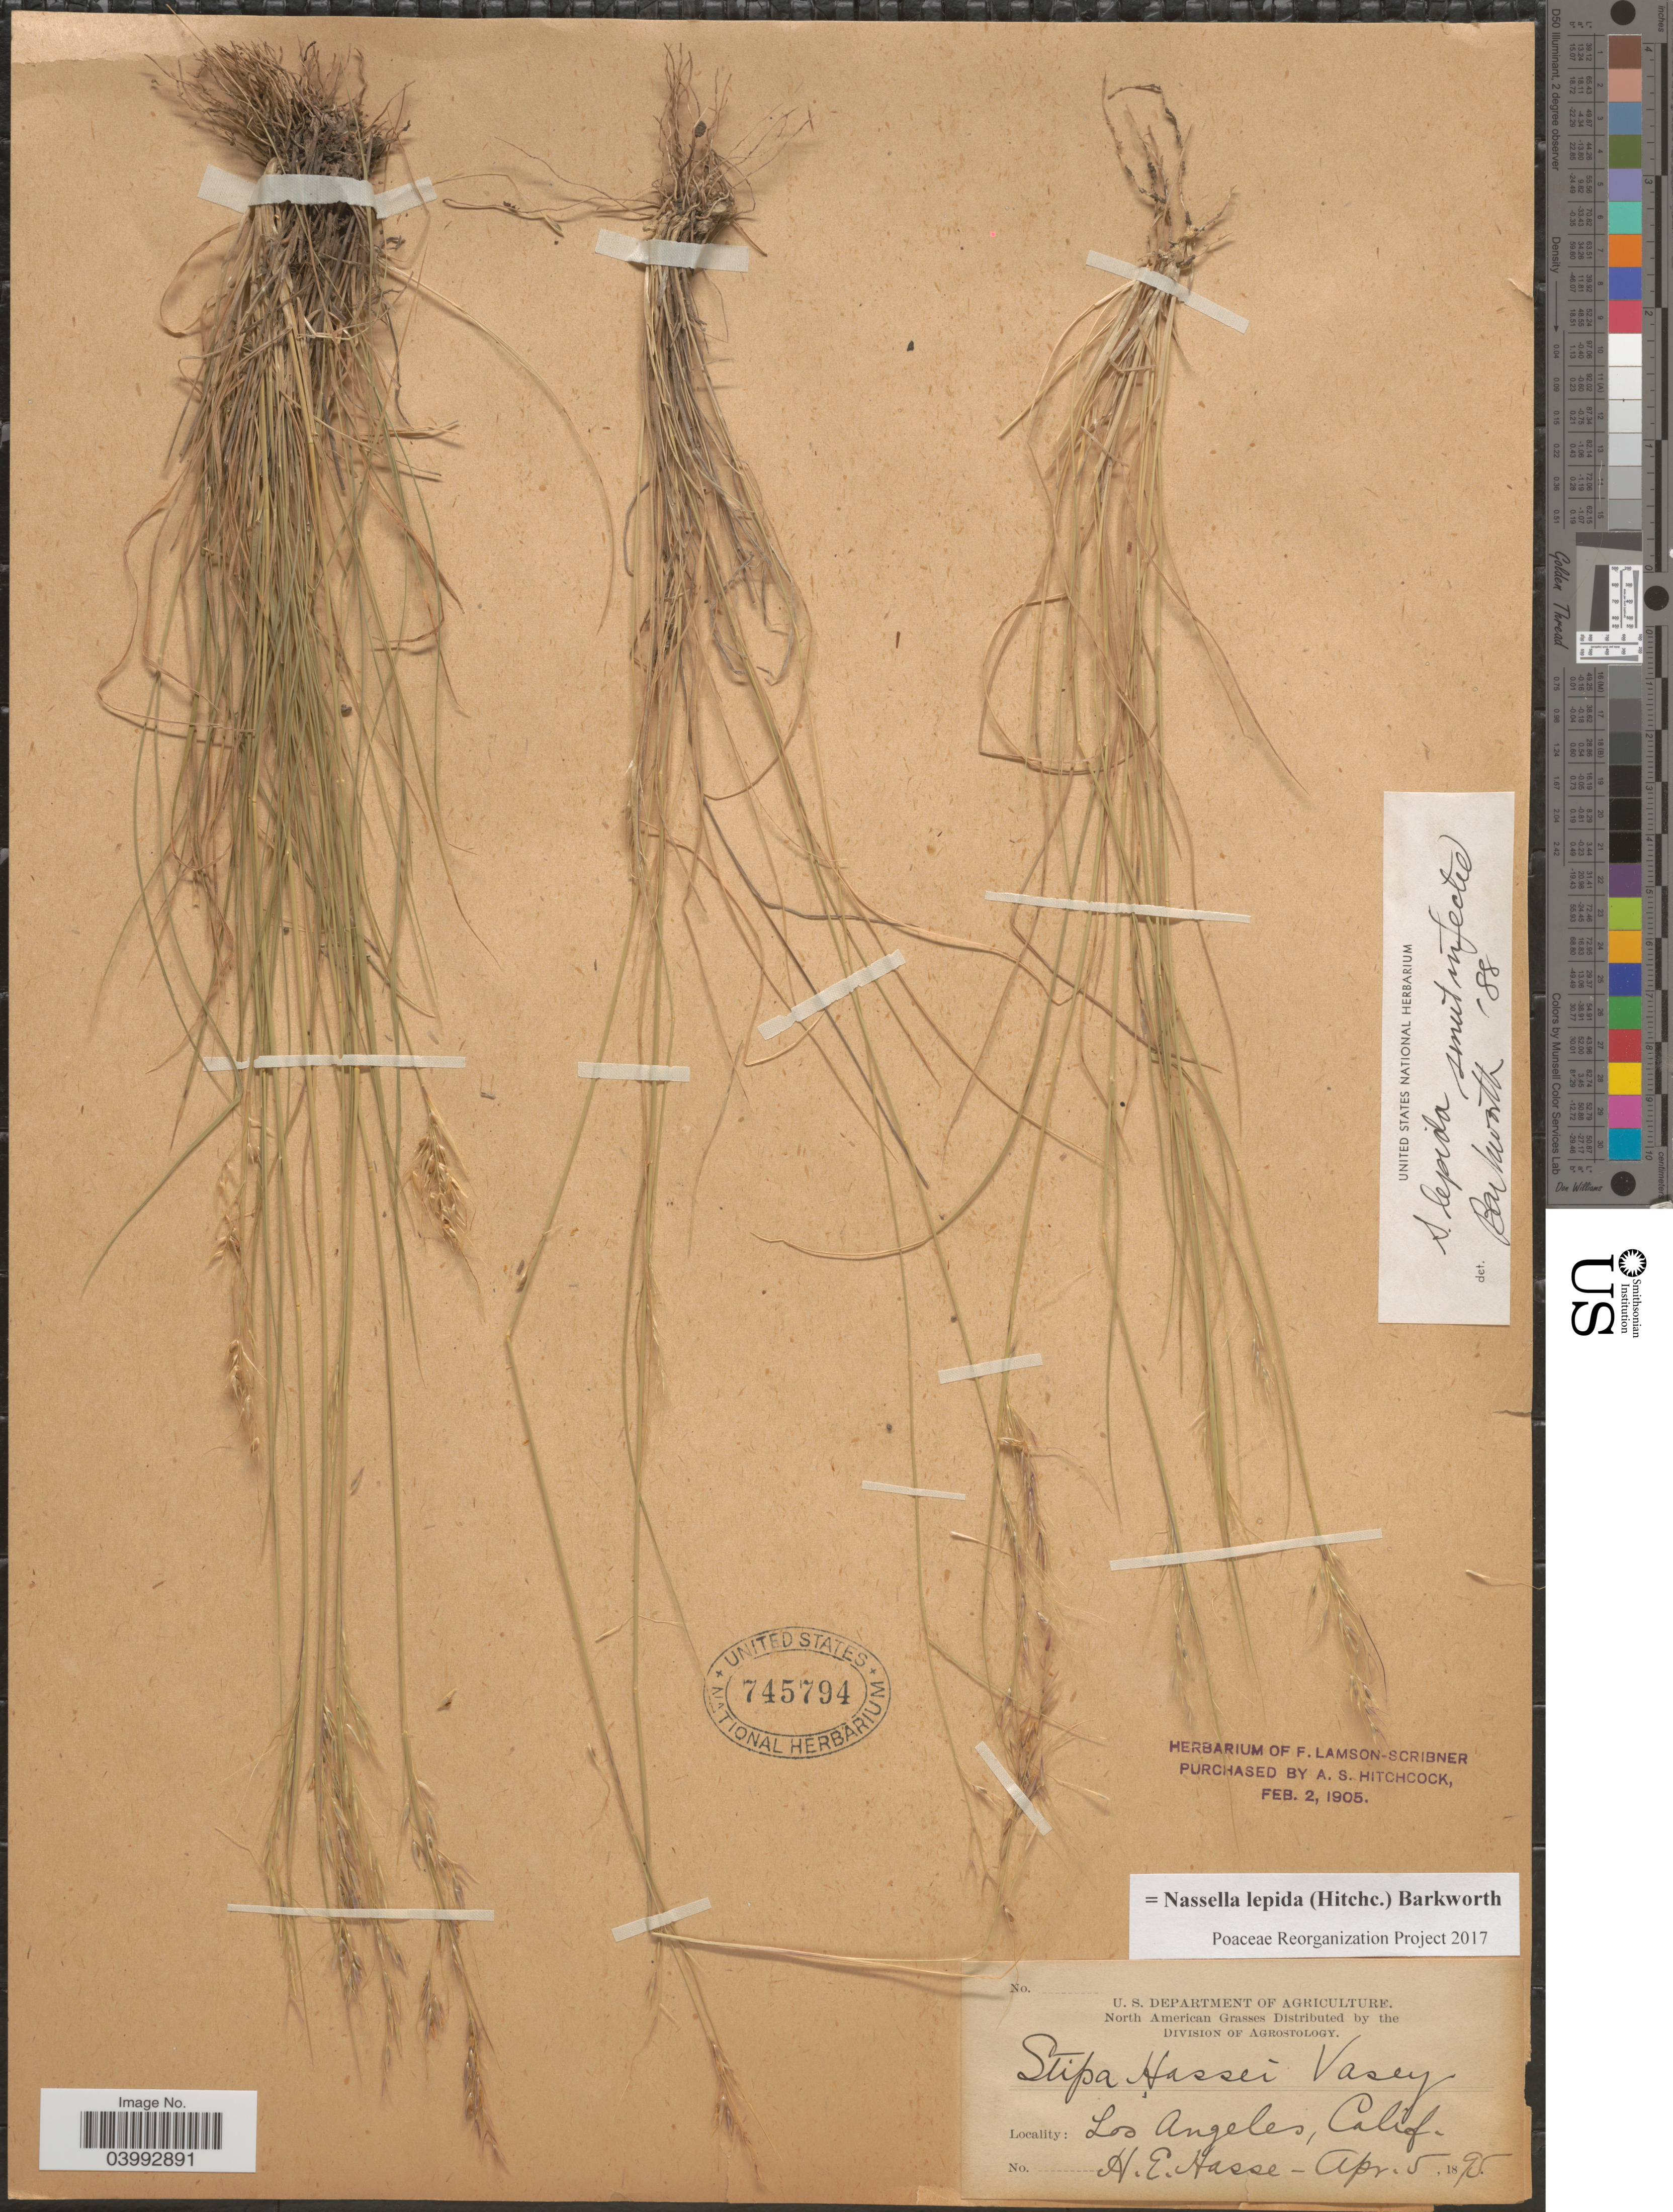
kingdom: Plantae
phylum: Tracheophyta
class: Liliopsida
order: Poales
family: Poaceae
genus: Nassella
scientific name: Nassella lepida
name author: (Hitchc.) Barkworth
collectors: H. E. Hasse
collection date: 1895-04-05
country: United States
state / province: California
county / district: Los Angeles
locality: Los Angeles.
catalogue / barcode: US 745794